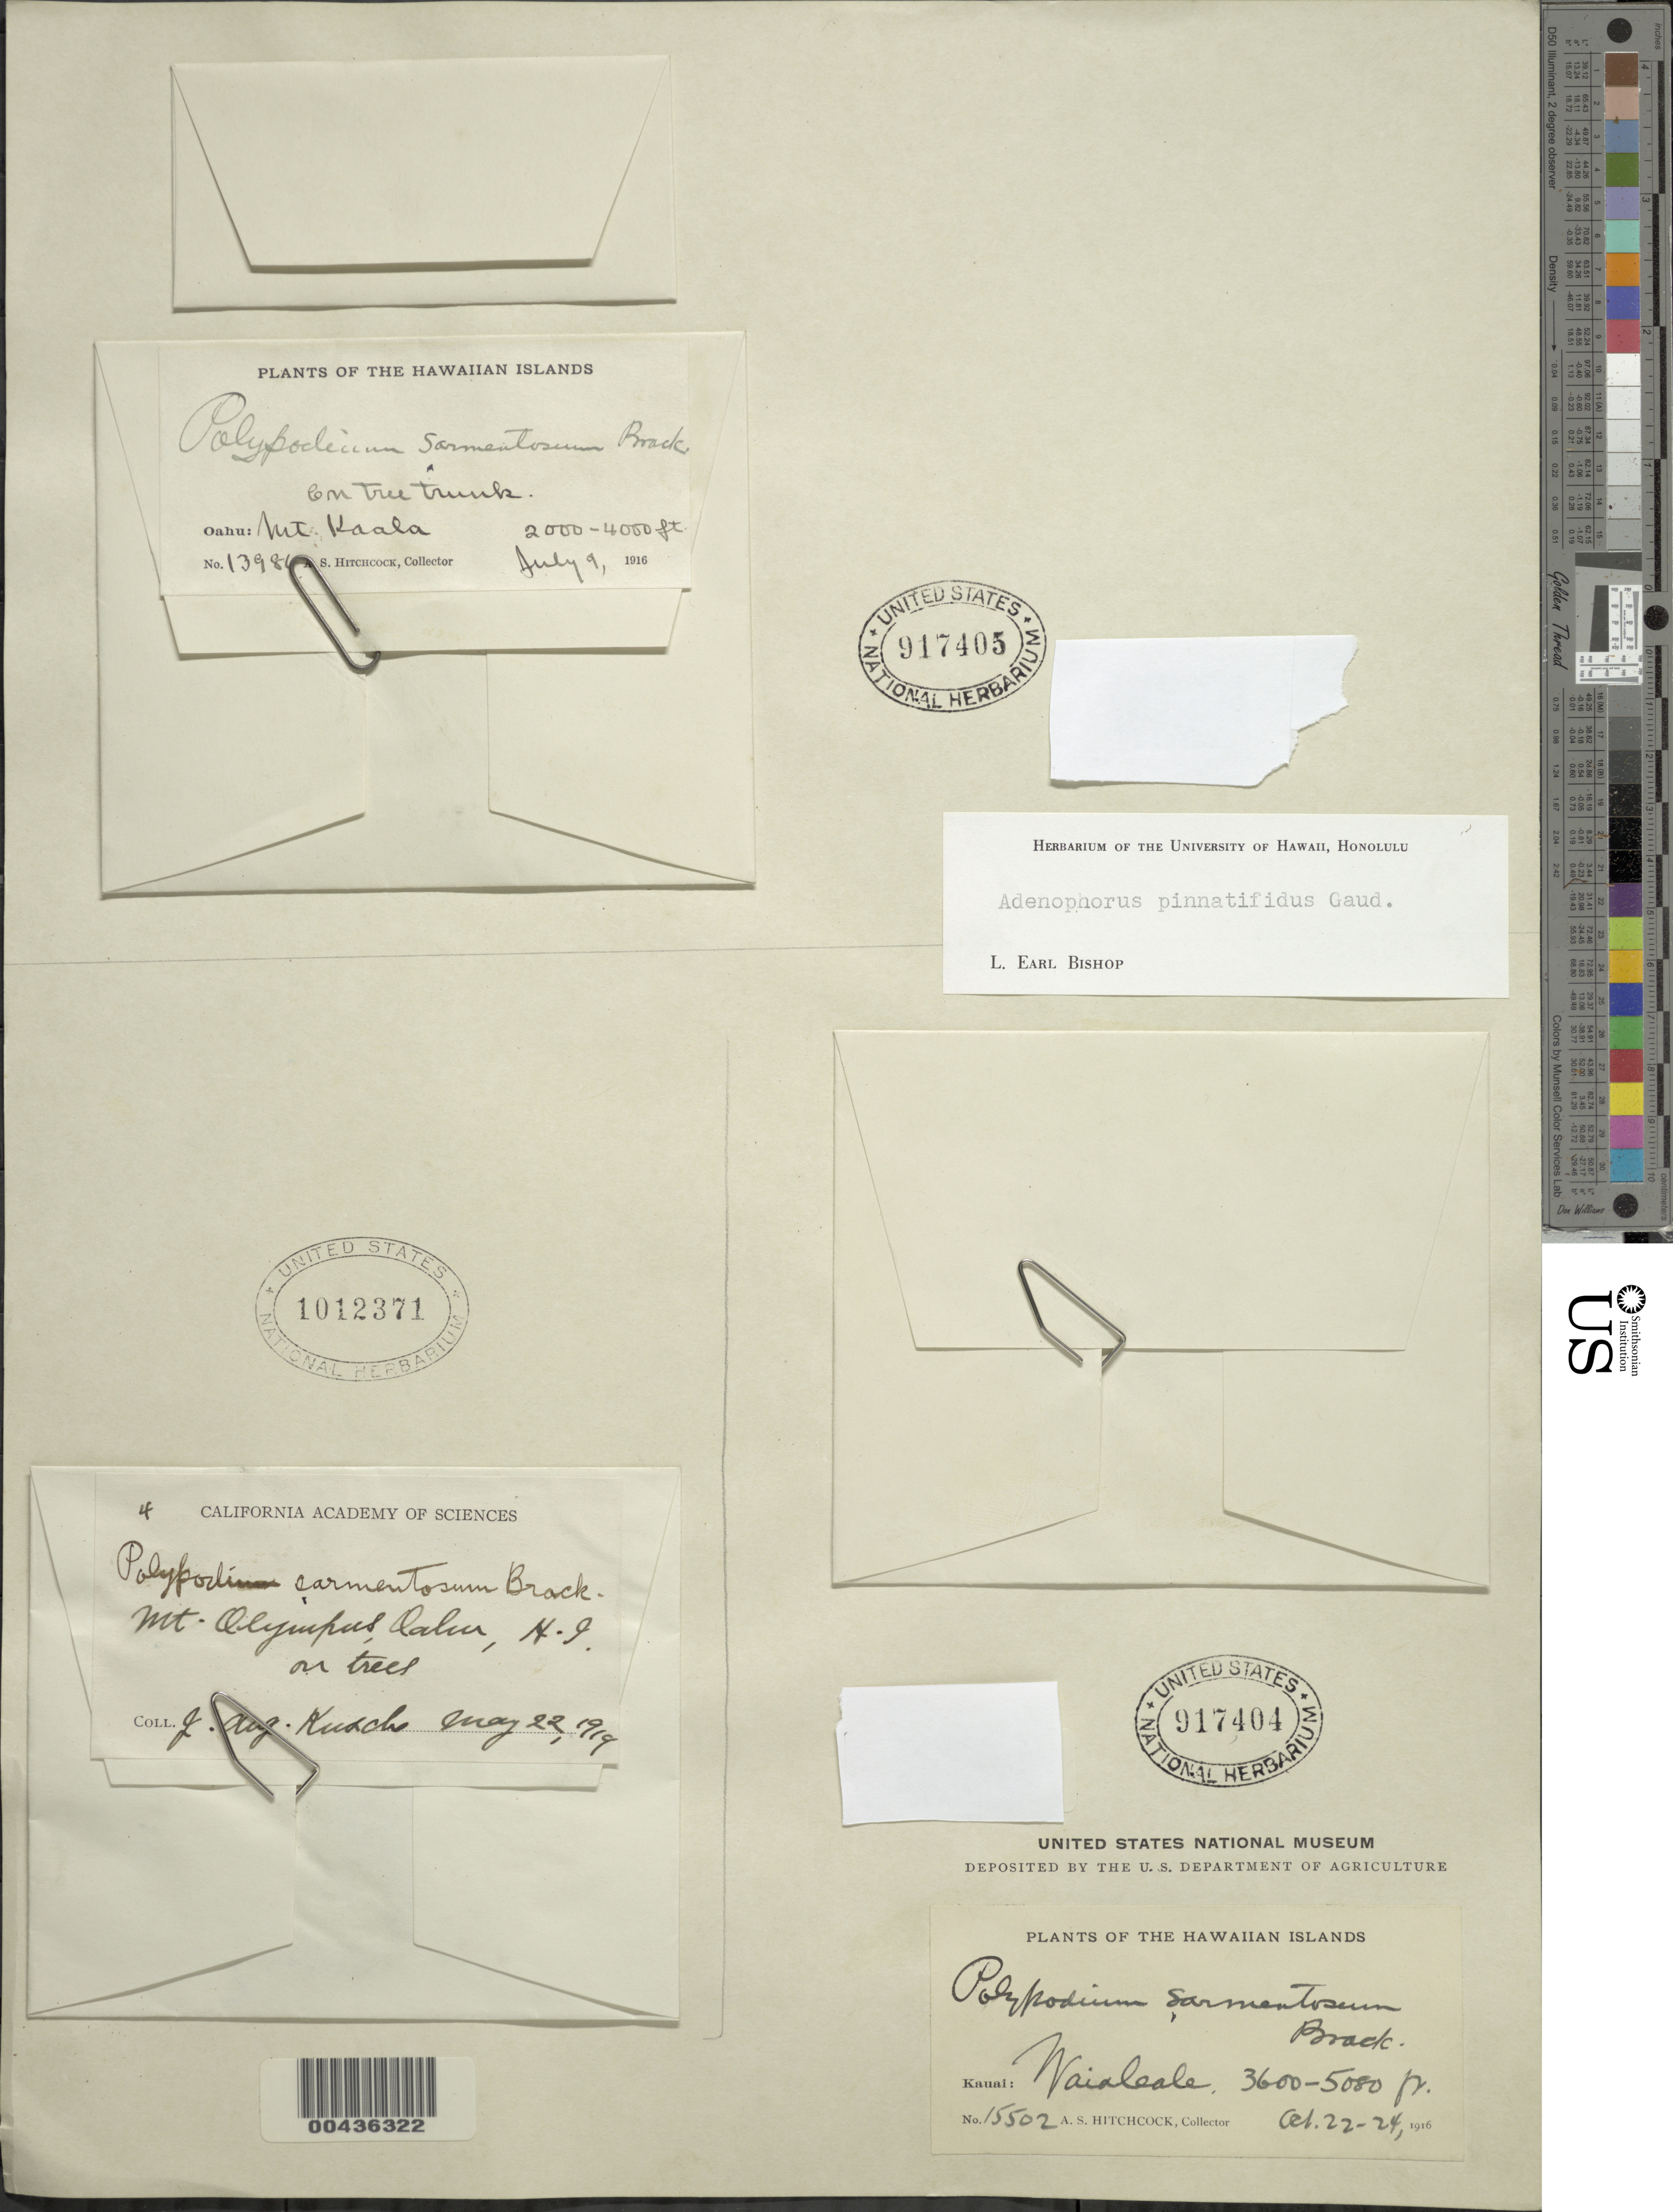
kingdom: Plantae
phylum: Tracheophyta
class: Polypodiopsida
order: Polypodiales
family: Polypodiaceae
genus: Adenophorus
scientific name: Adenophorus pinnatifidus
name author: Gaudich.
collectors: J. Kusche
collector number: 4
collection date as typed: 22 May 1919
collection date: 1919-05-22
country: United States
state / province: Hawaii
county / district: Honolulu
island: Oahu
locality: Mt. Olympus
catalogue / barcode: US 1012371